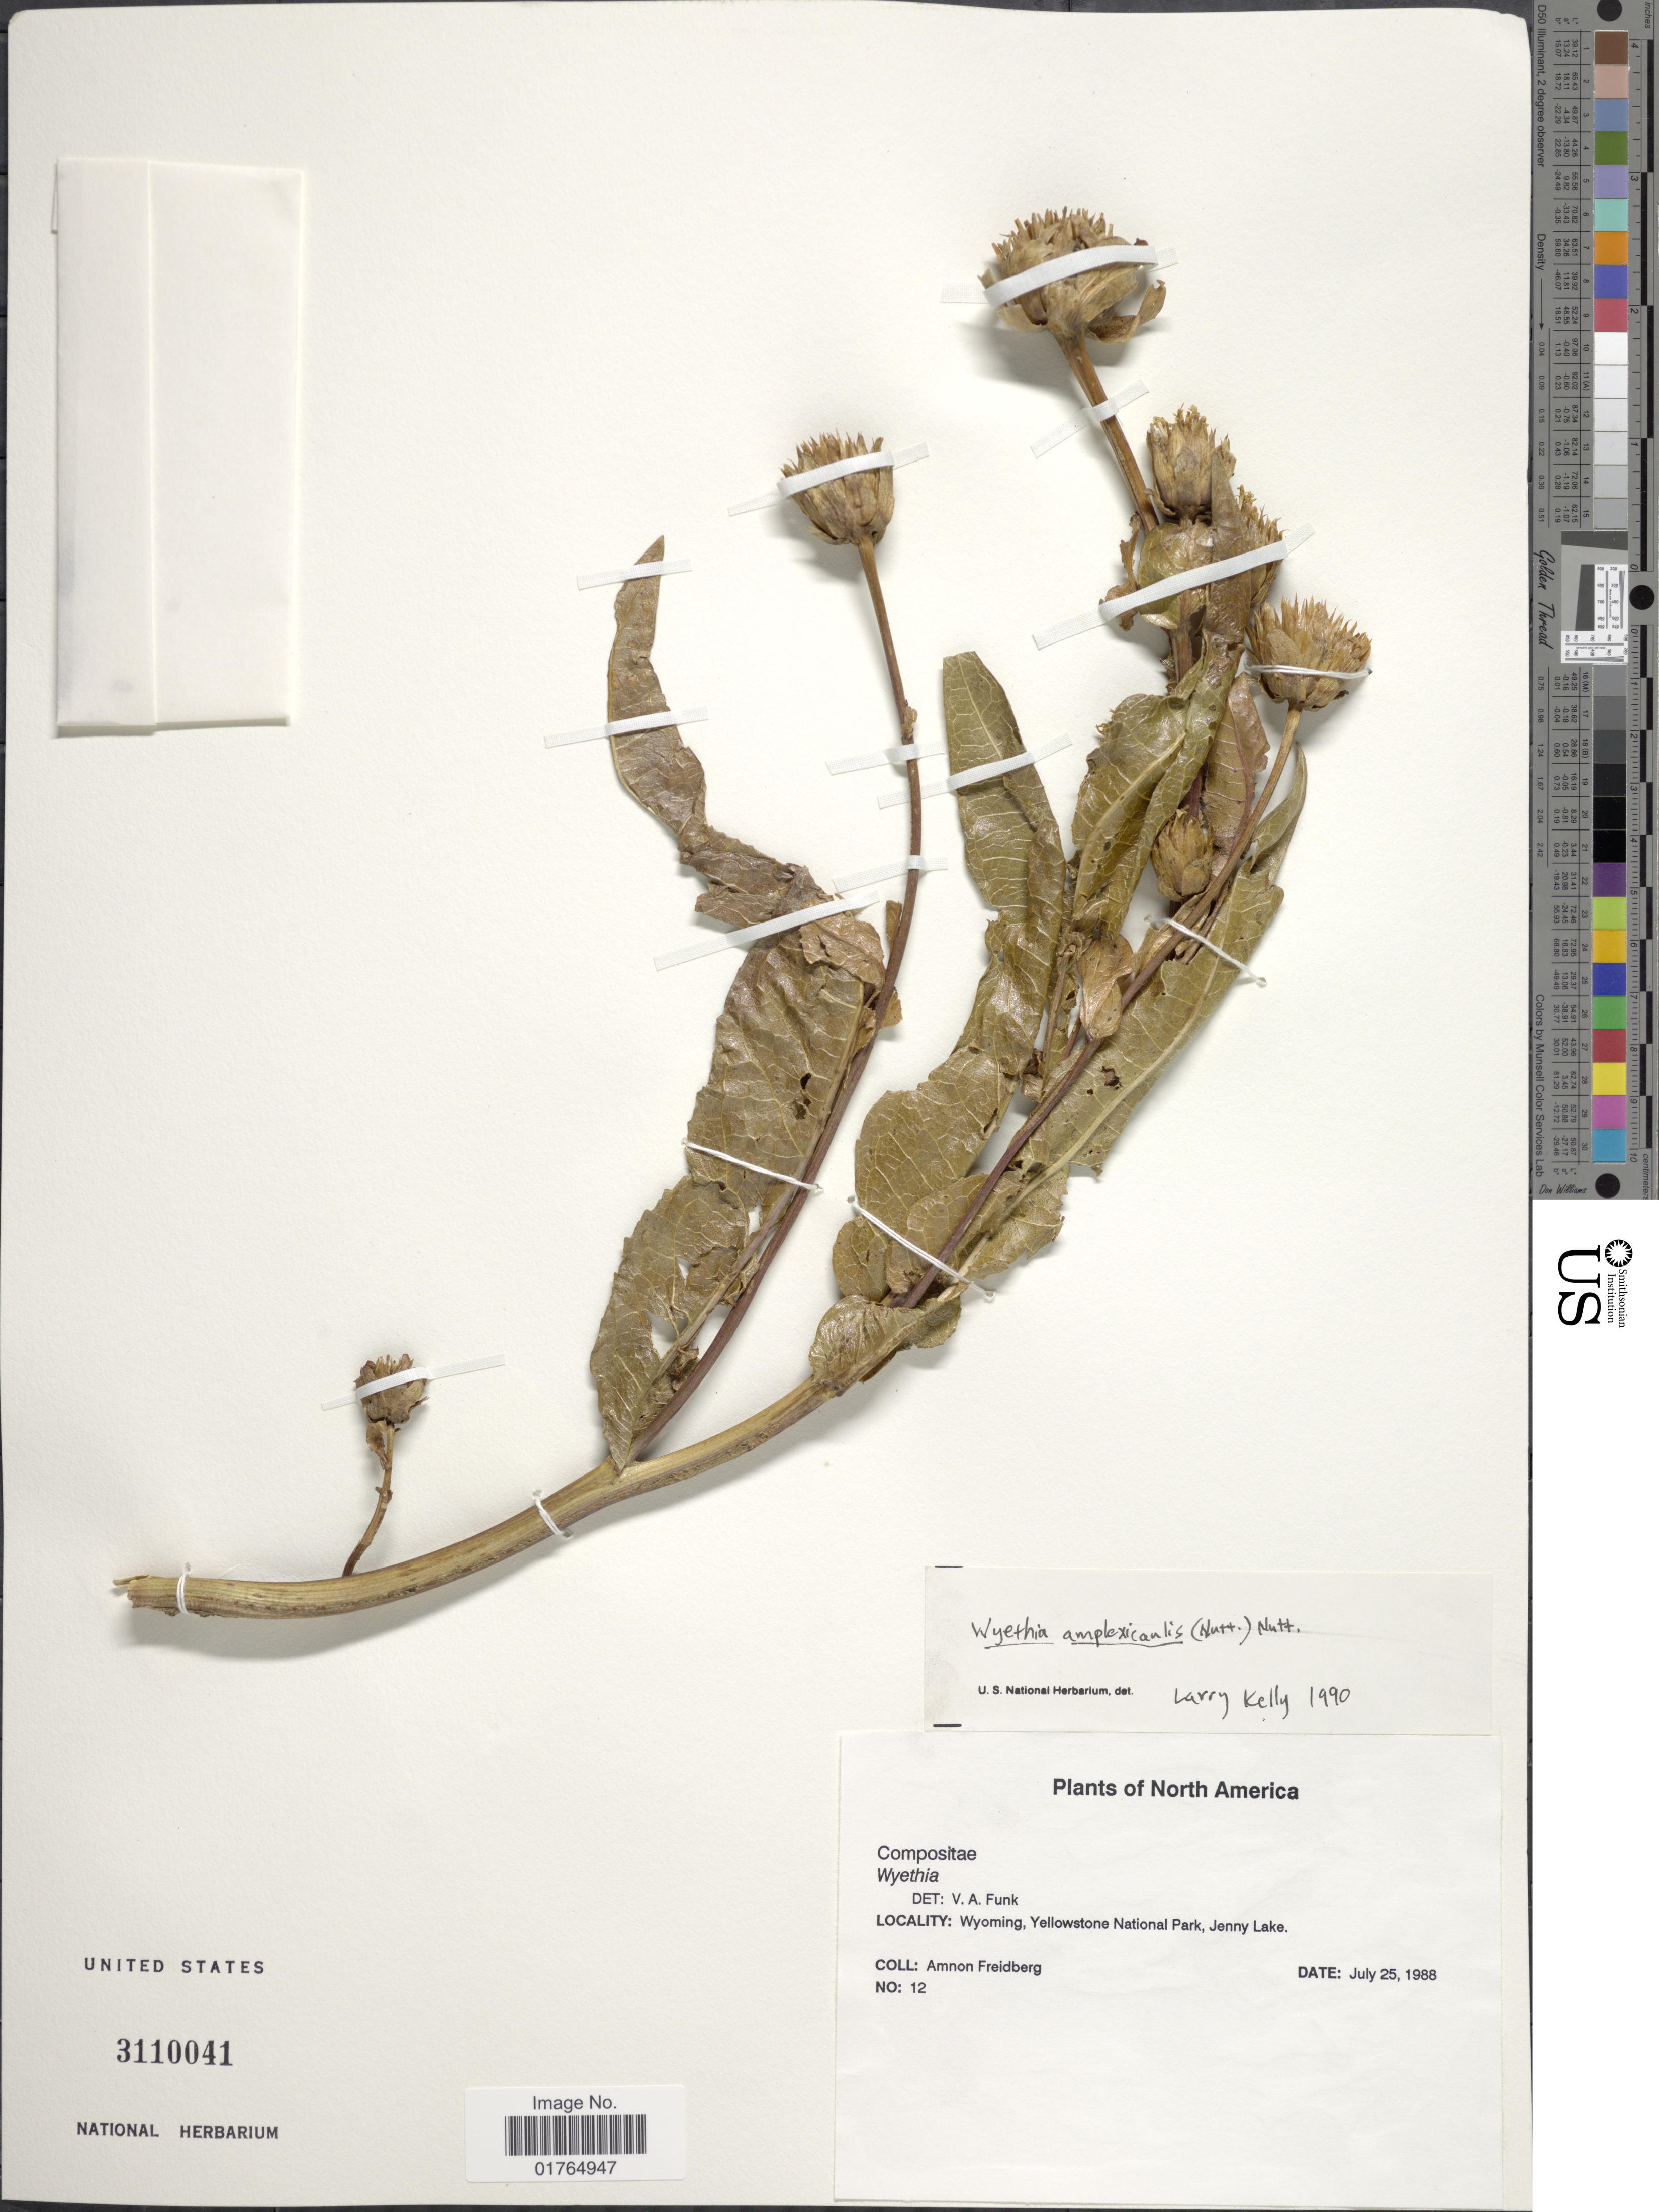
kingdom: Plantae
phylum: Tracheophyta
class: Magnoliopsida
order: Asterales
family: Asteraceae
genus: Wyethia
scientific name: Wyethia amplexicaulis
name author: Nutt.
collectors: A. Freidberg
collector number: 12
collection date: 1988-07-25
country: United States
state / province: Wyoming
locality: North America, Yellowstone National Park, Jenny Lake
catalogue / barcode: US 3110041